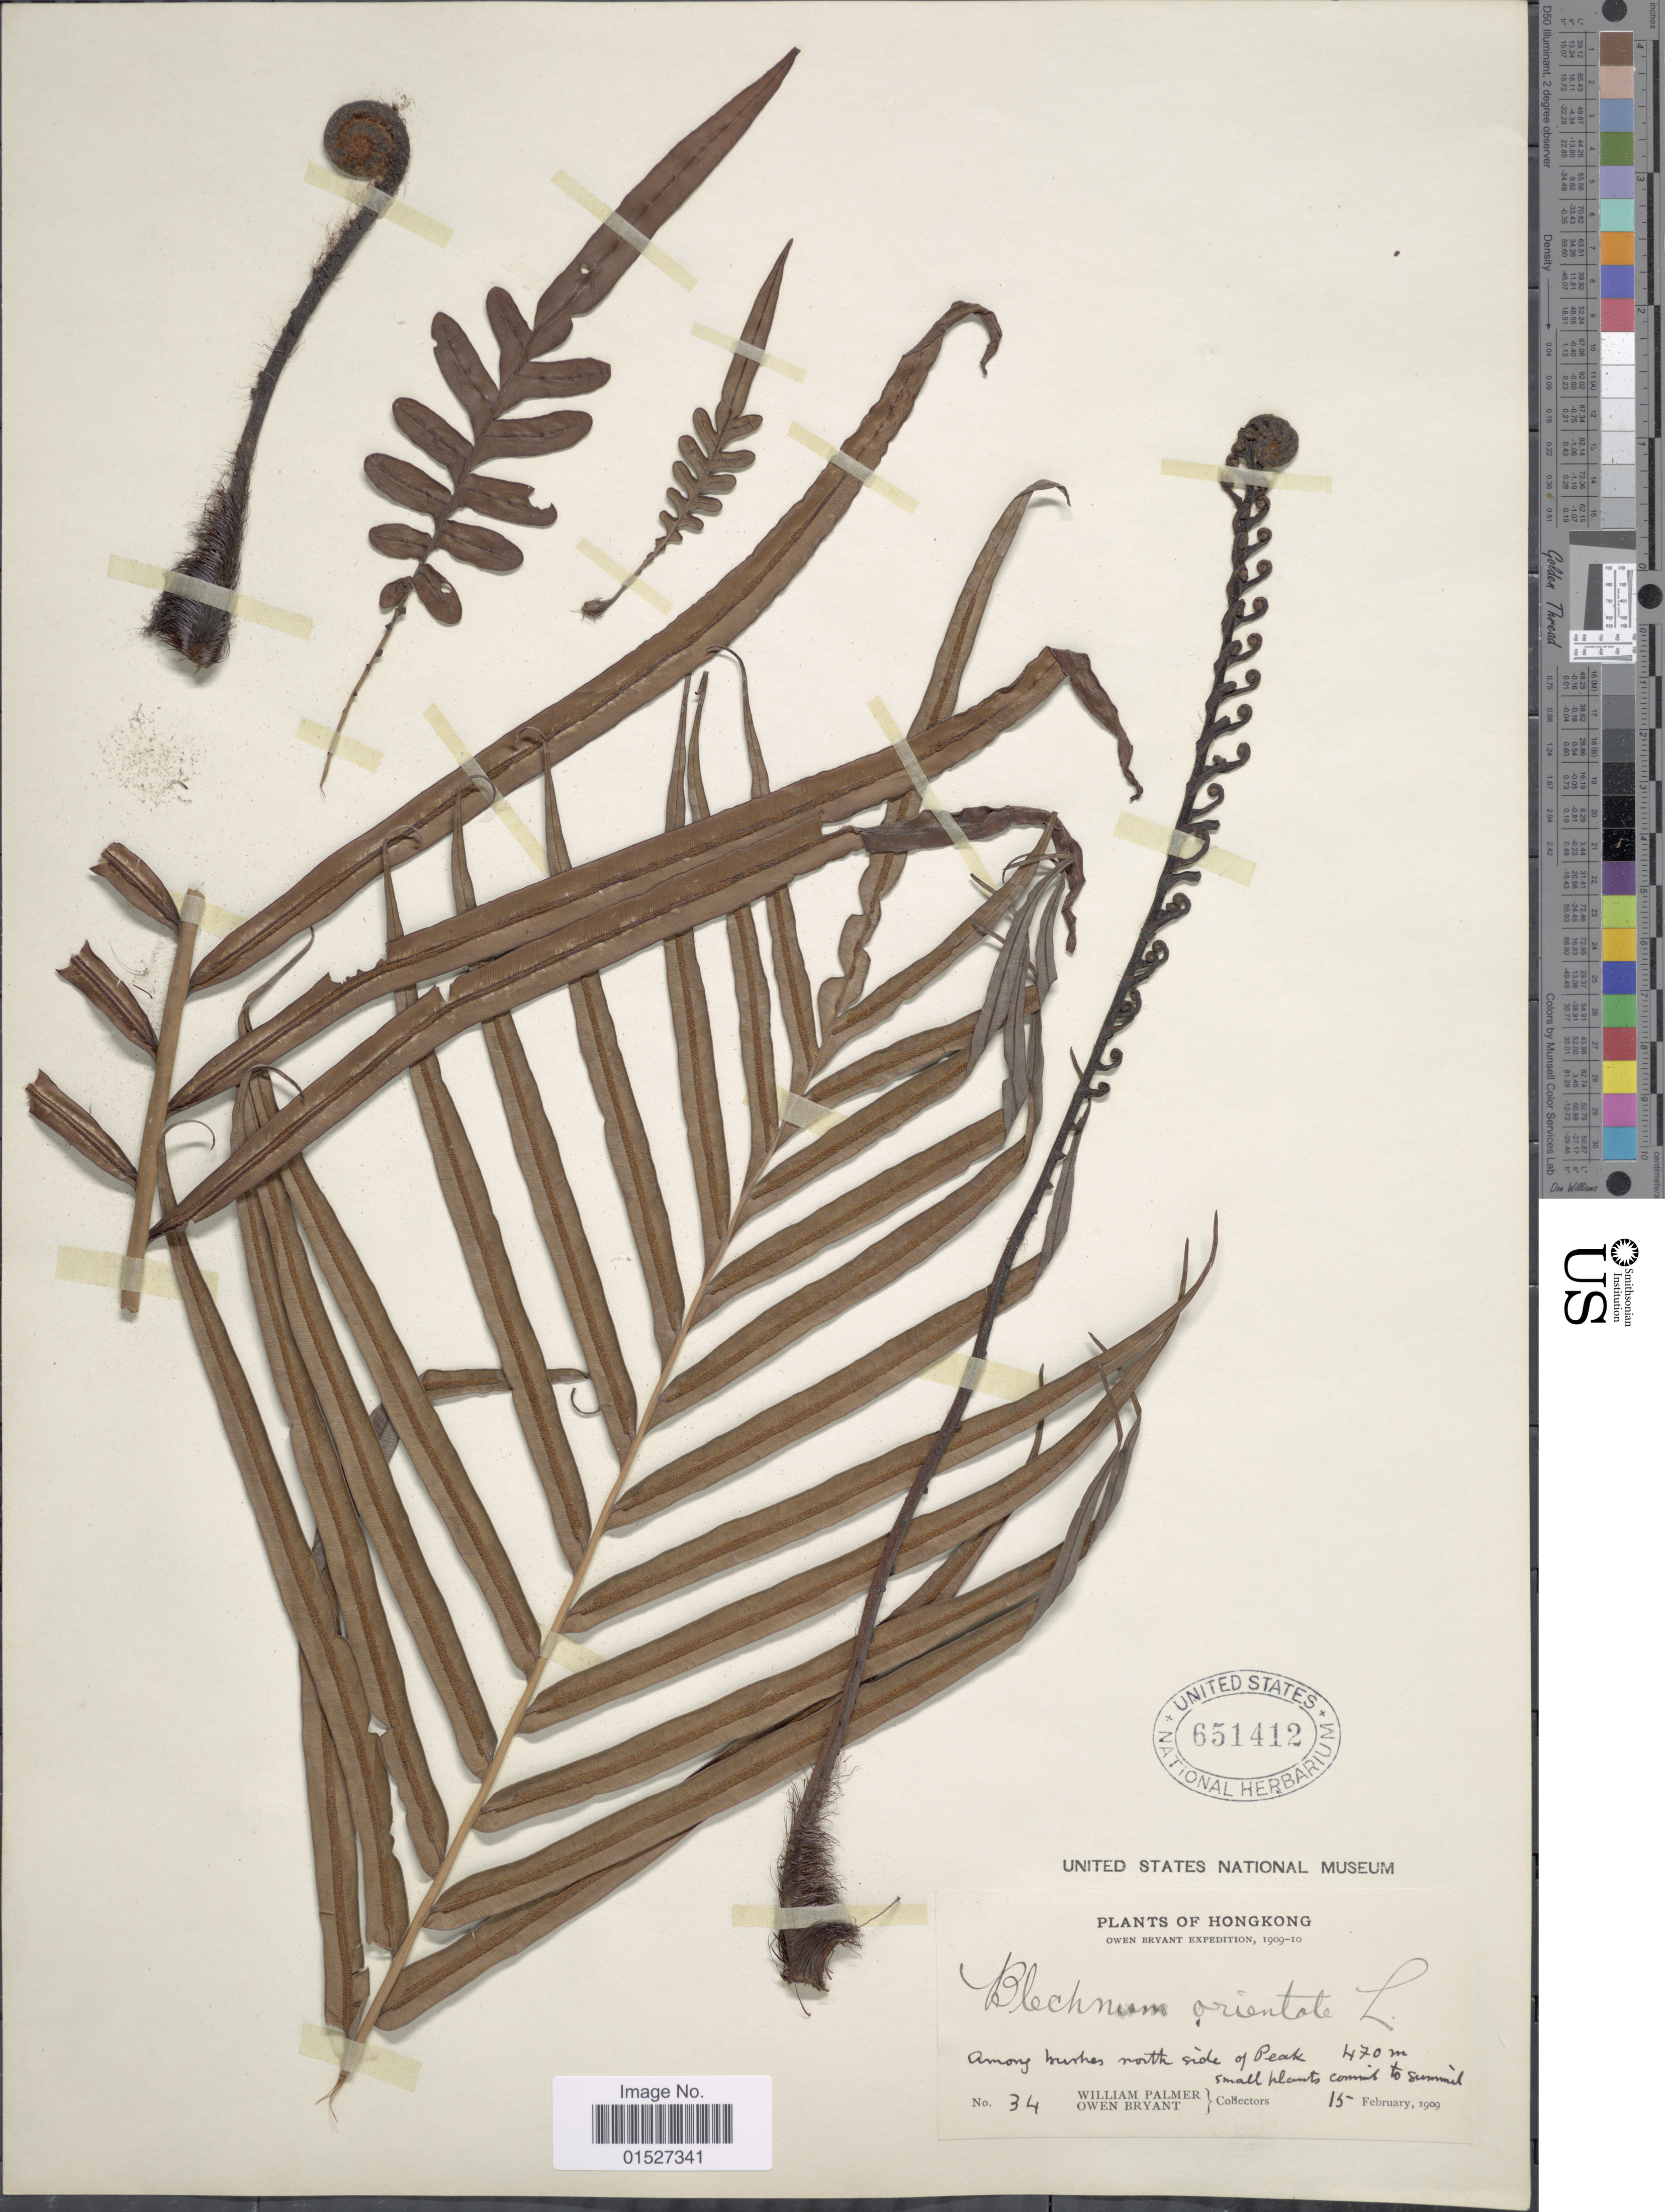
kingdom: Plantae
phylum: Tracheophyta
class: Polypodiopsida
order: Polypodiales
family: Blechnaceae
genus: Blechnum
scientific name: Blechnum orientale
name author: L.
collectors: W. Palmer & O. Bryant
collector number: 34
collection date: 1909-02-15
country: China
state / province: Hong Kong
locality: Hongkong. Among bushes north side of Peak.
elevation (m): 470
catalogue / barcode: US 651412